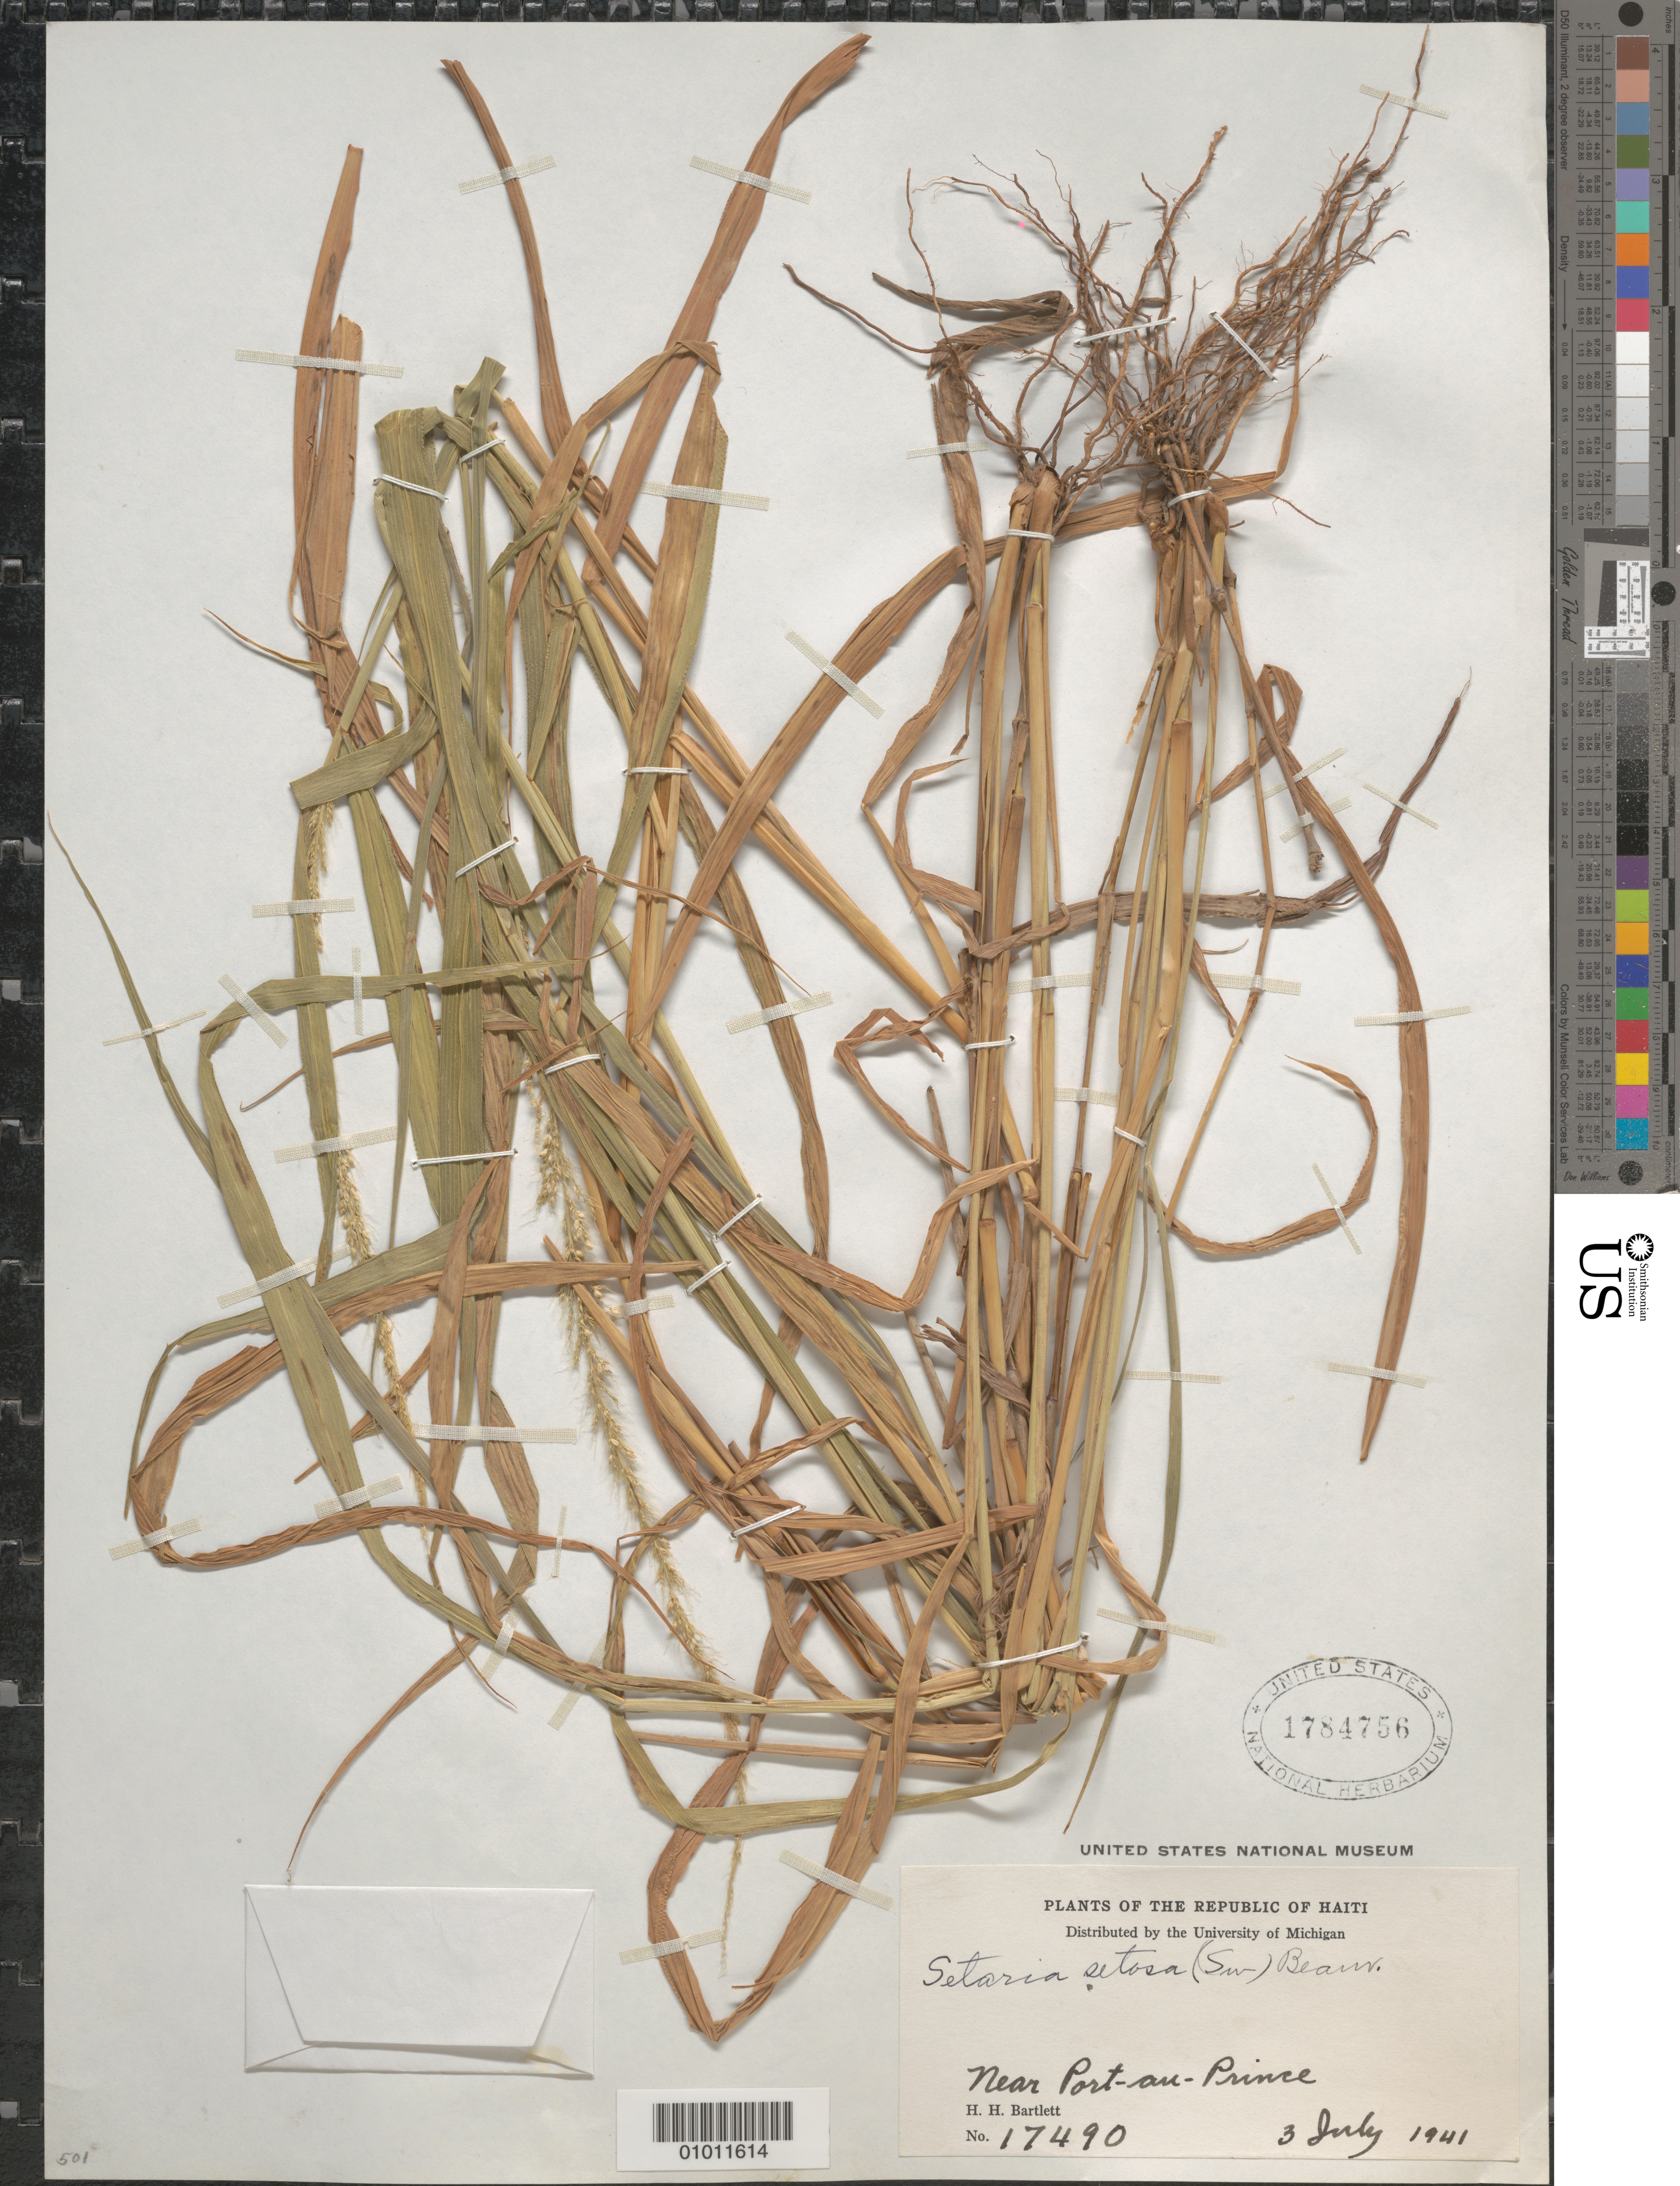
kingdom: Plantae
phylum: Tracheophyta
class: Liliopsida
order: Poales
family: Poaceae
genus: Setaria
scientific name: Setaria setosa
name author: (Sw.) P. Beauv.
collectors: H. H. Bartlett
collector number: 17490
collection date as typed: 03 Jul 1941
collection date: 1941-07-03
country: Haiti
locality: Near Port-au-Prince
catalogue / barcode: US 1784756